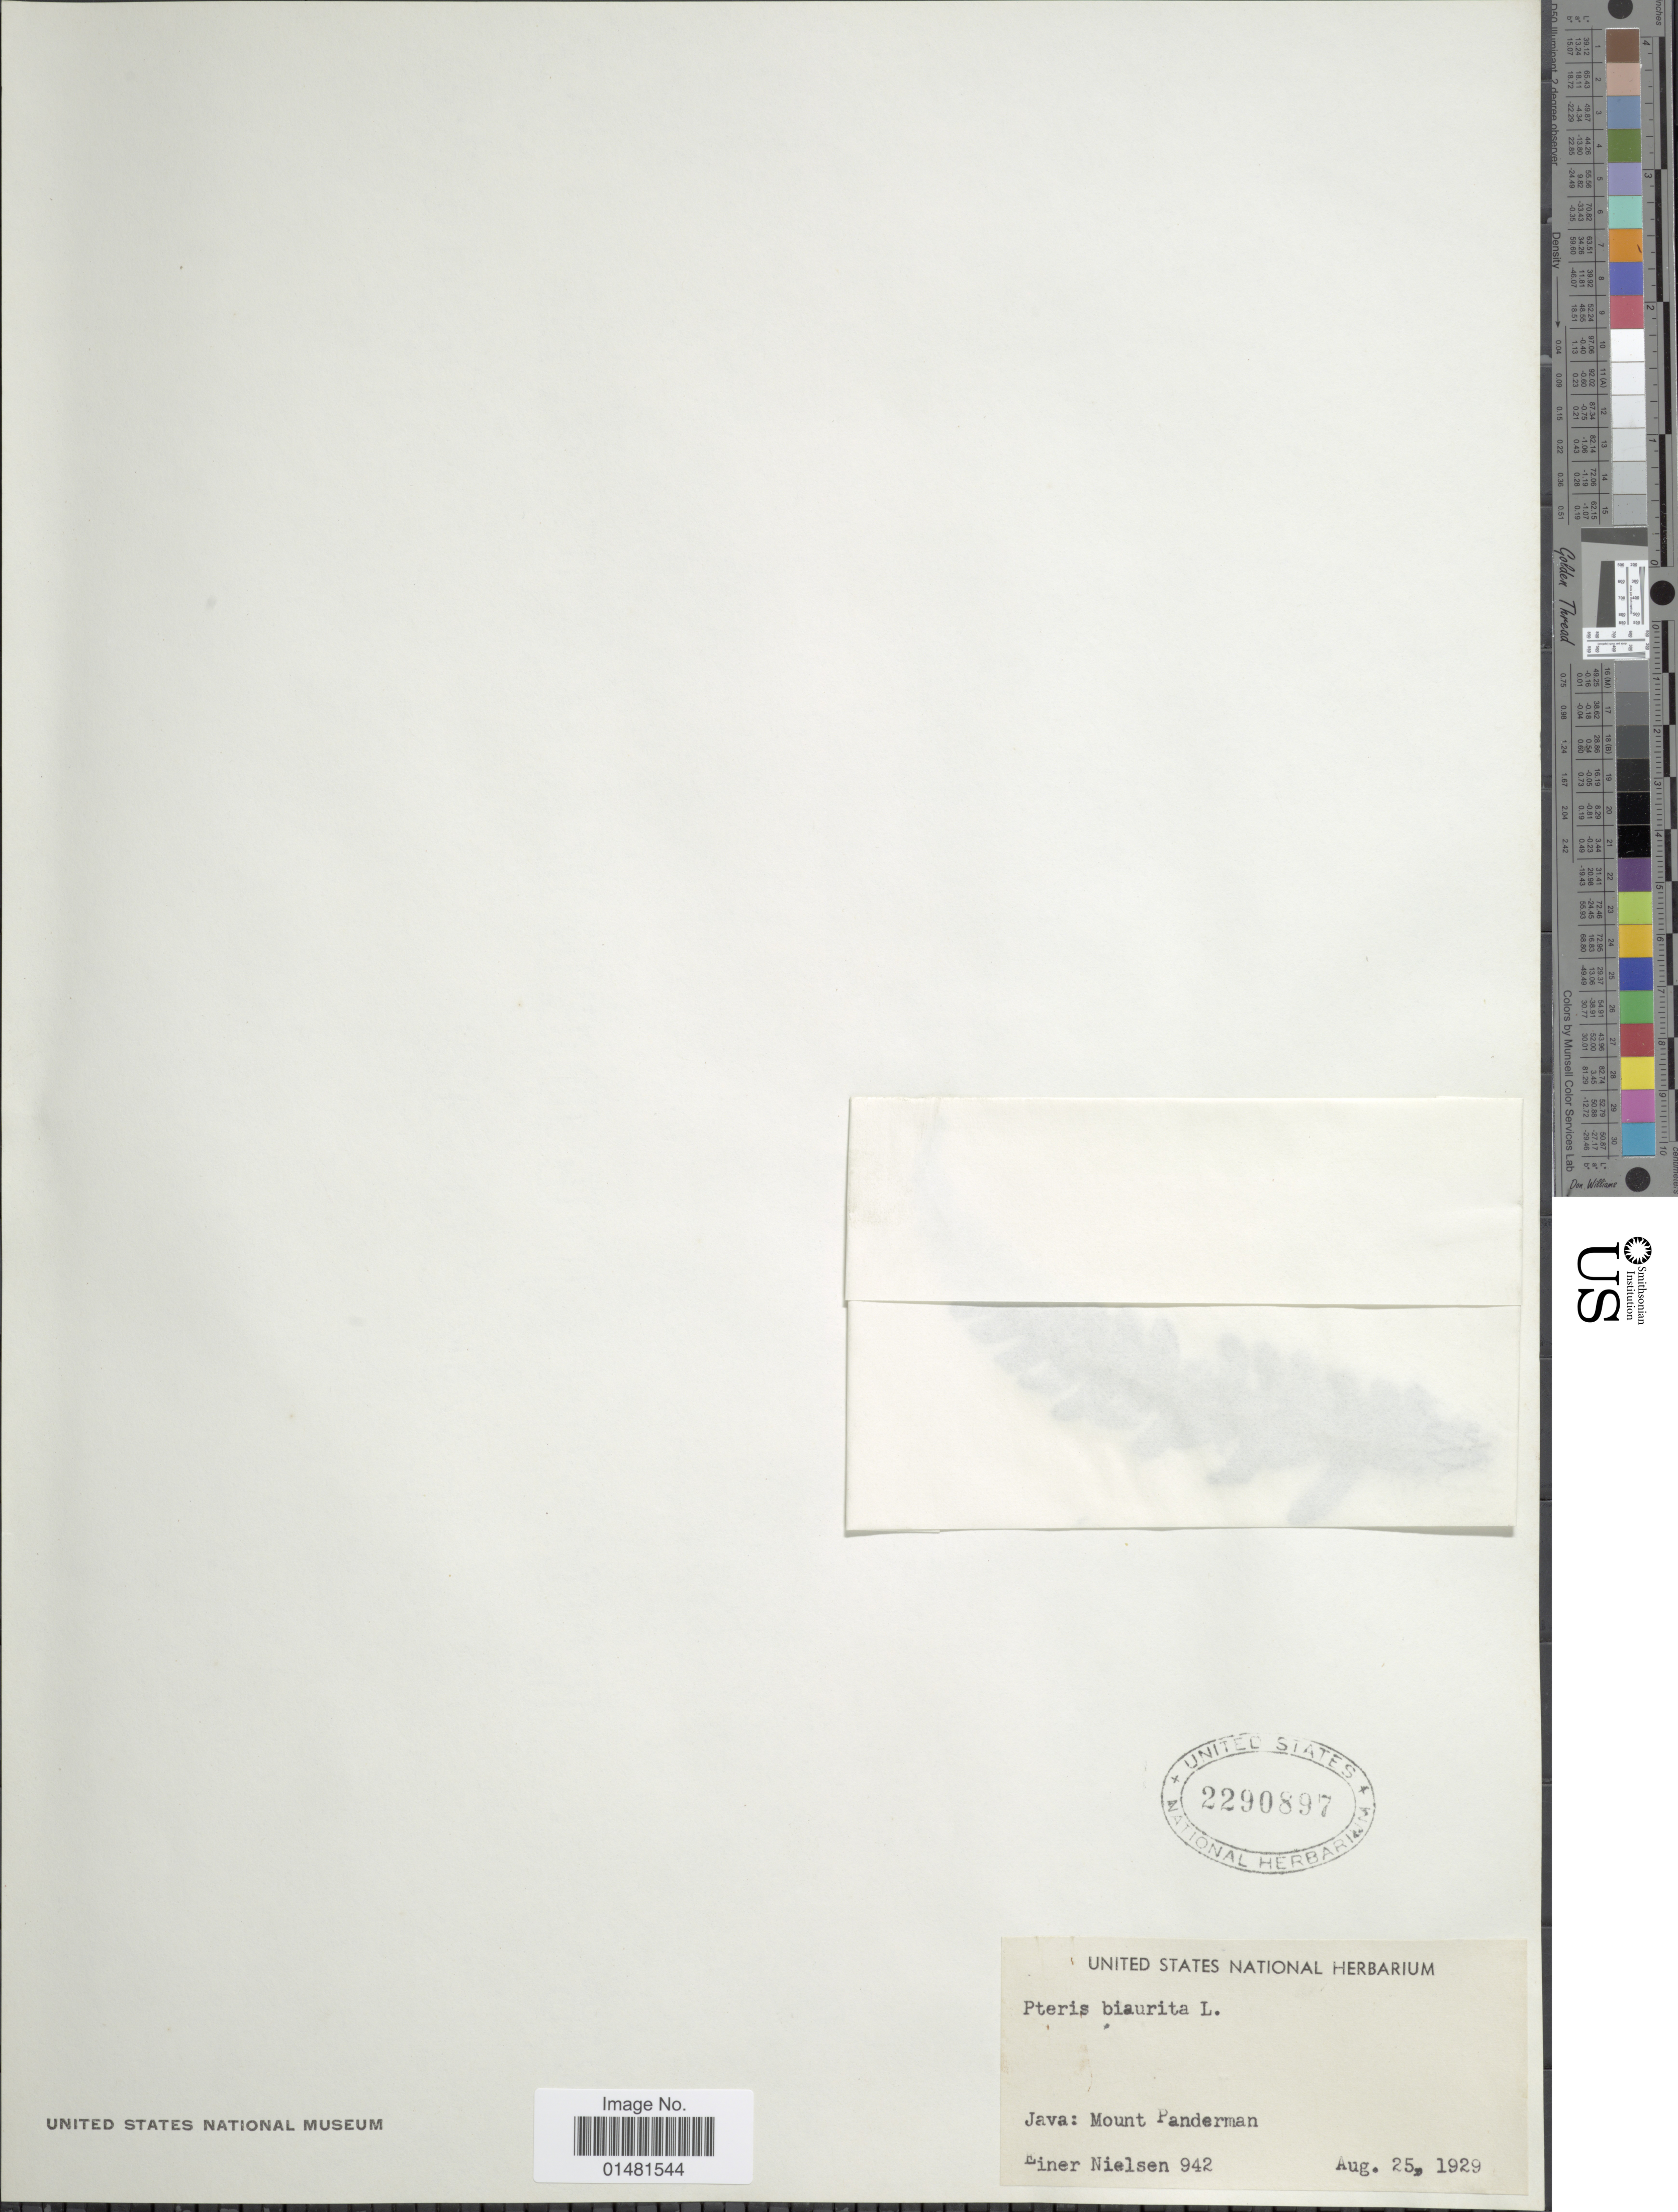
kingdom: Plantae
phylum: Tracheophyta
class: Polypodiopsida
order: Polypodiales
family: Pteridaceae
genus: Pteris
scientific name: Pteris biaurita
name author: L.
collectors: E. Nielsen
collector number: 942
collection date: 1929-08-25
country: Indonesia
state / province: Java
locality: Mount Panderman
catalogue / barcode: US 2290897